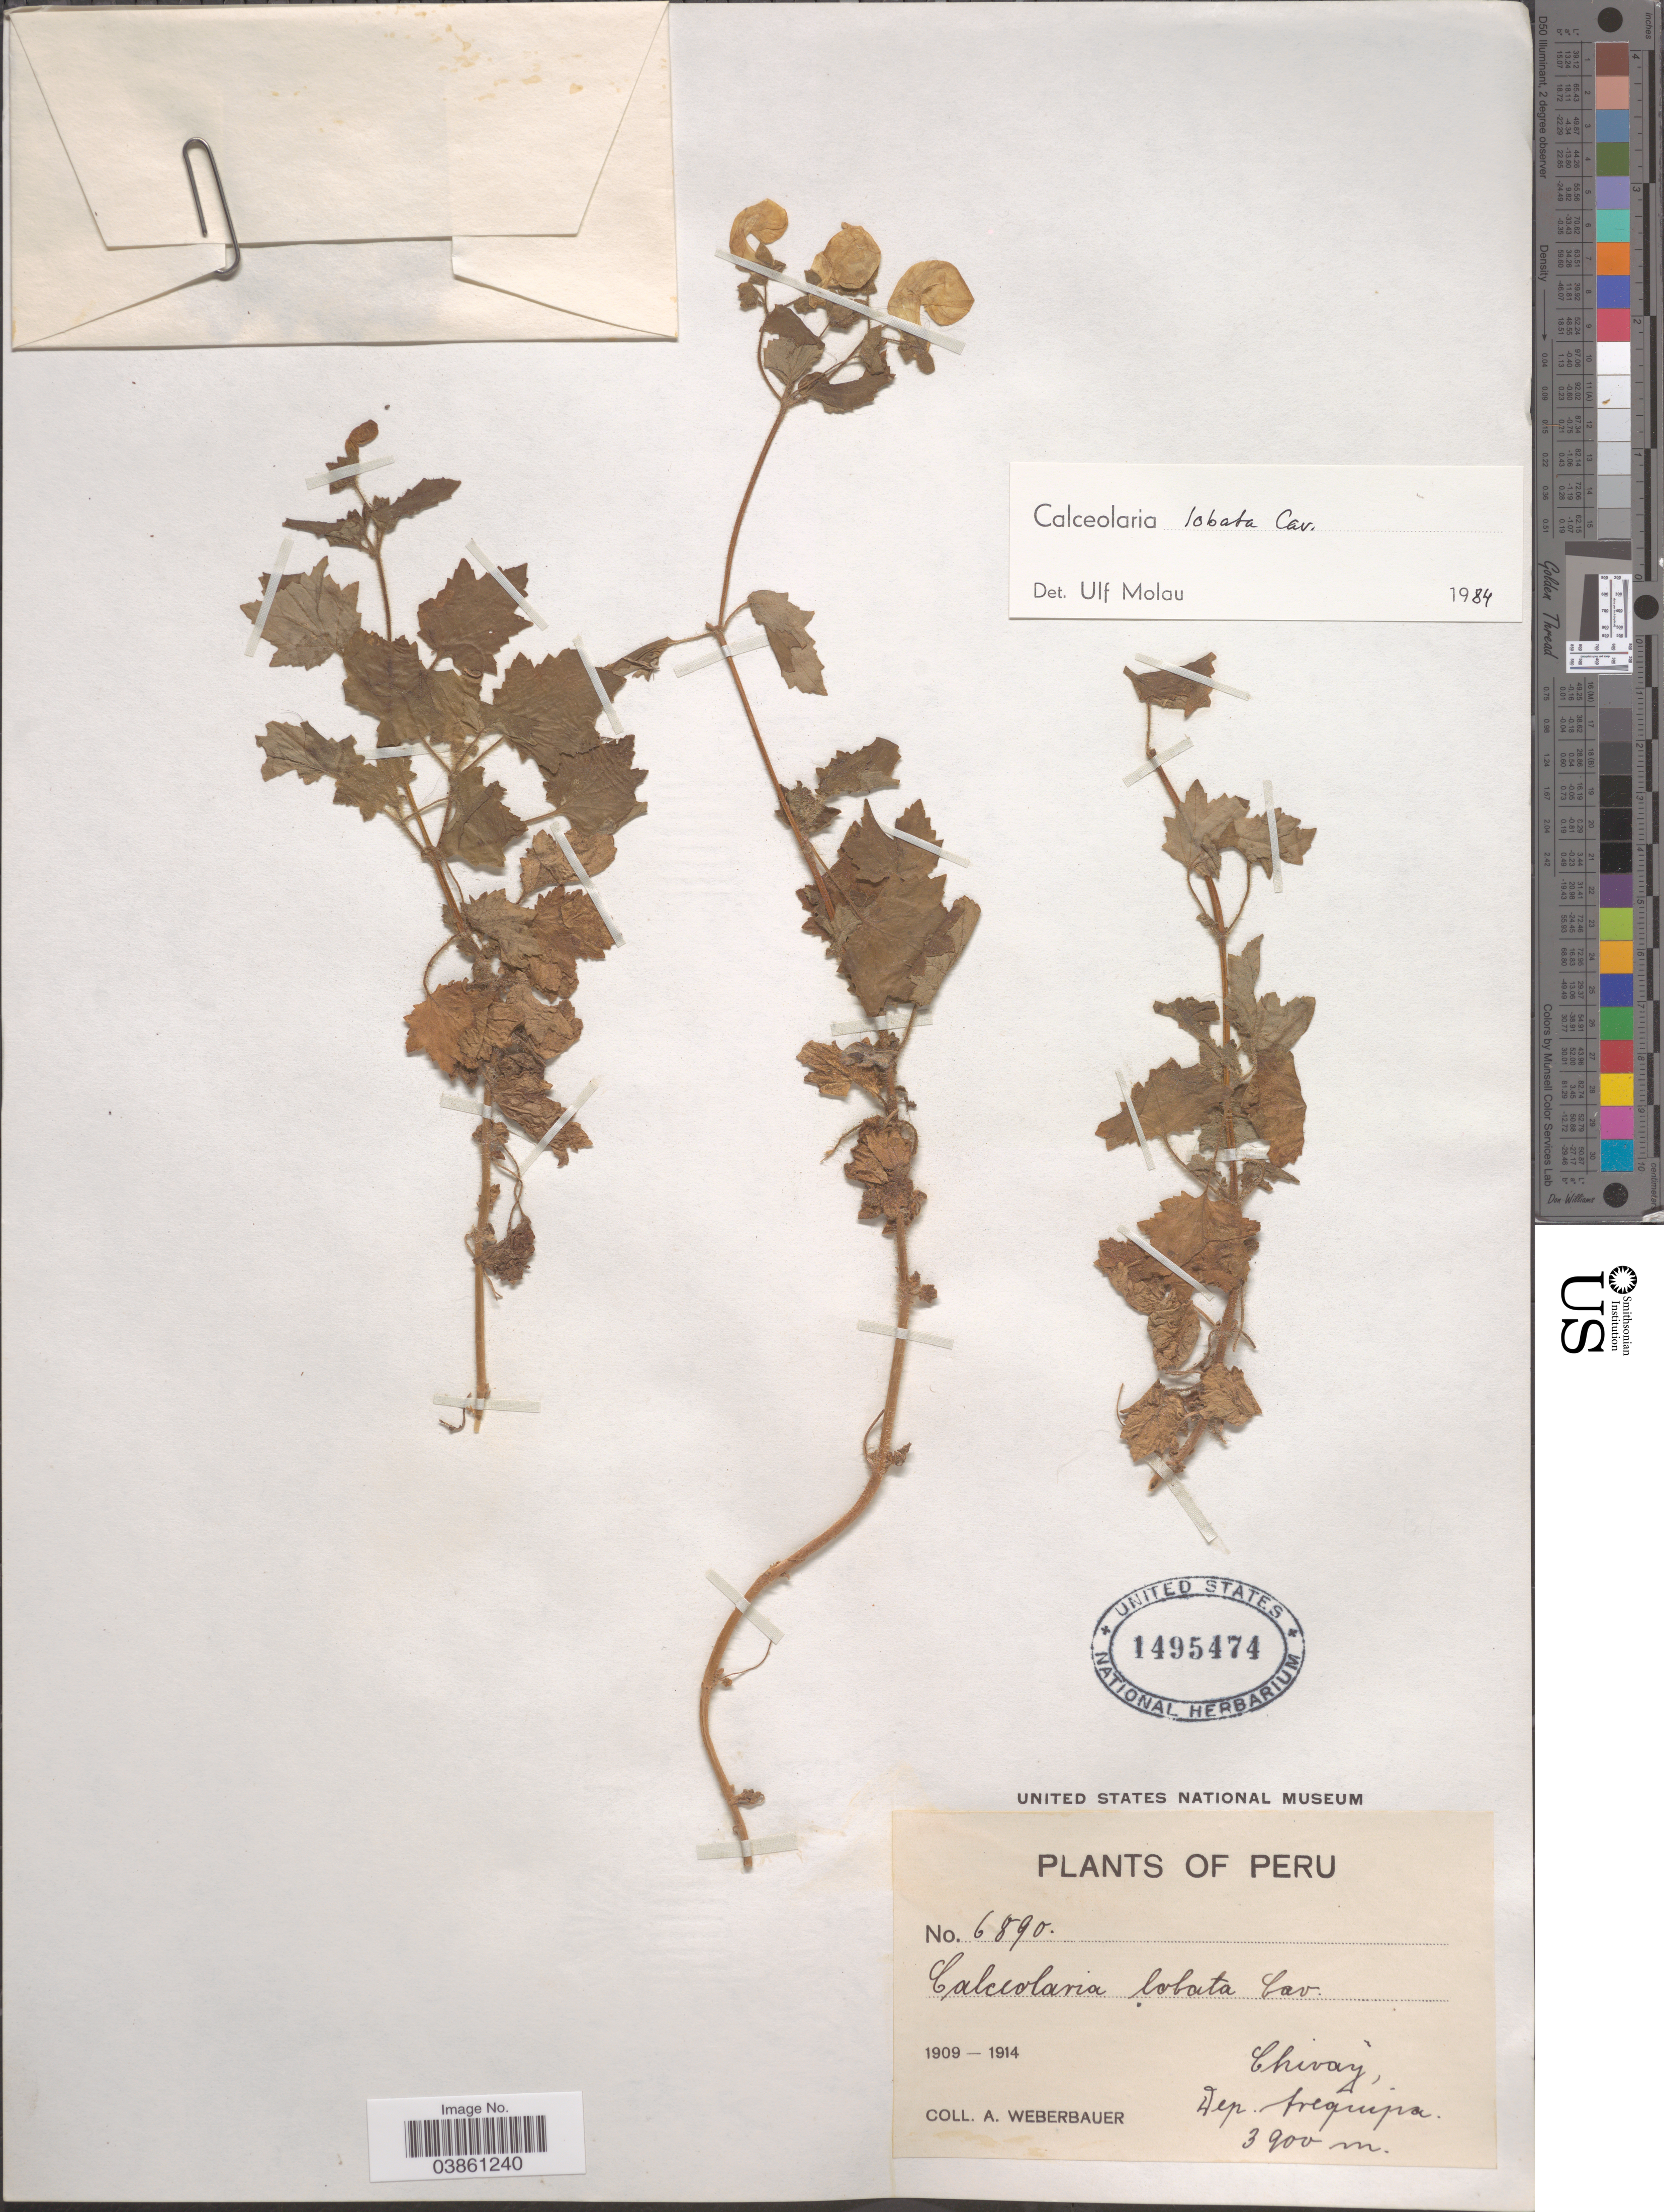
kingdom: Plantae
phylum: Tracheophyta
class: Magnoliopsida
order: Lamiales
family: Calceolariaceae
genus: Calceolaria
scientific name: Calceolaria lobata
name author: Cav.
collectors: A. Weberbauer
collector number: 6890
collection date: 1909/1914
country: Peru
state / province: Arequipa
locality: Chivay, Dep. Arequipa.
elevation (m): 3900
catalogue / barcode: US 1495474